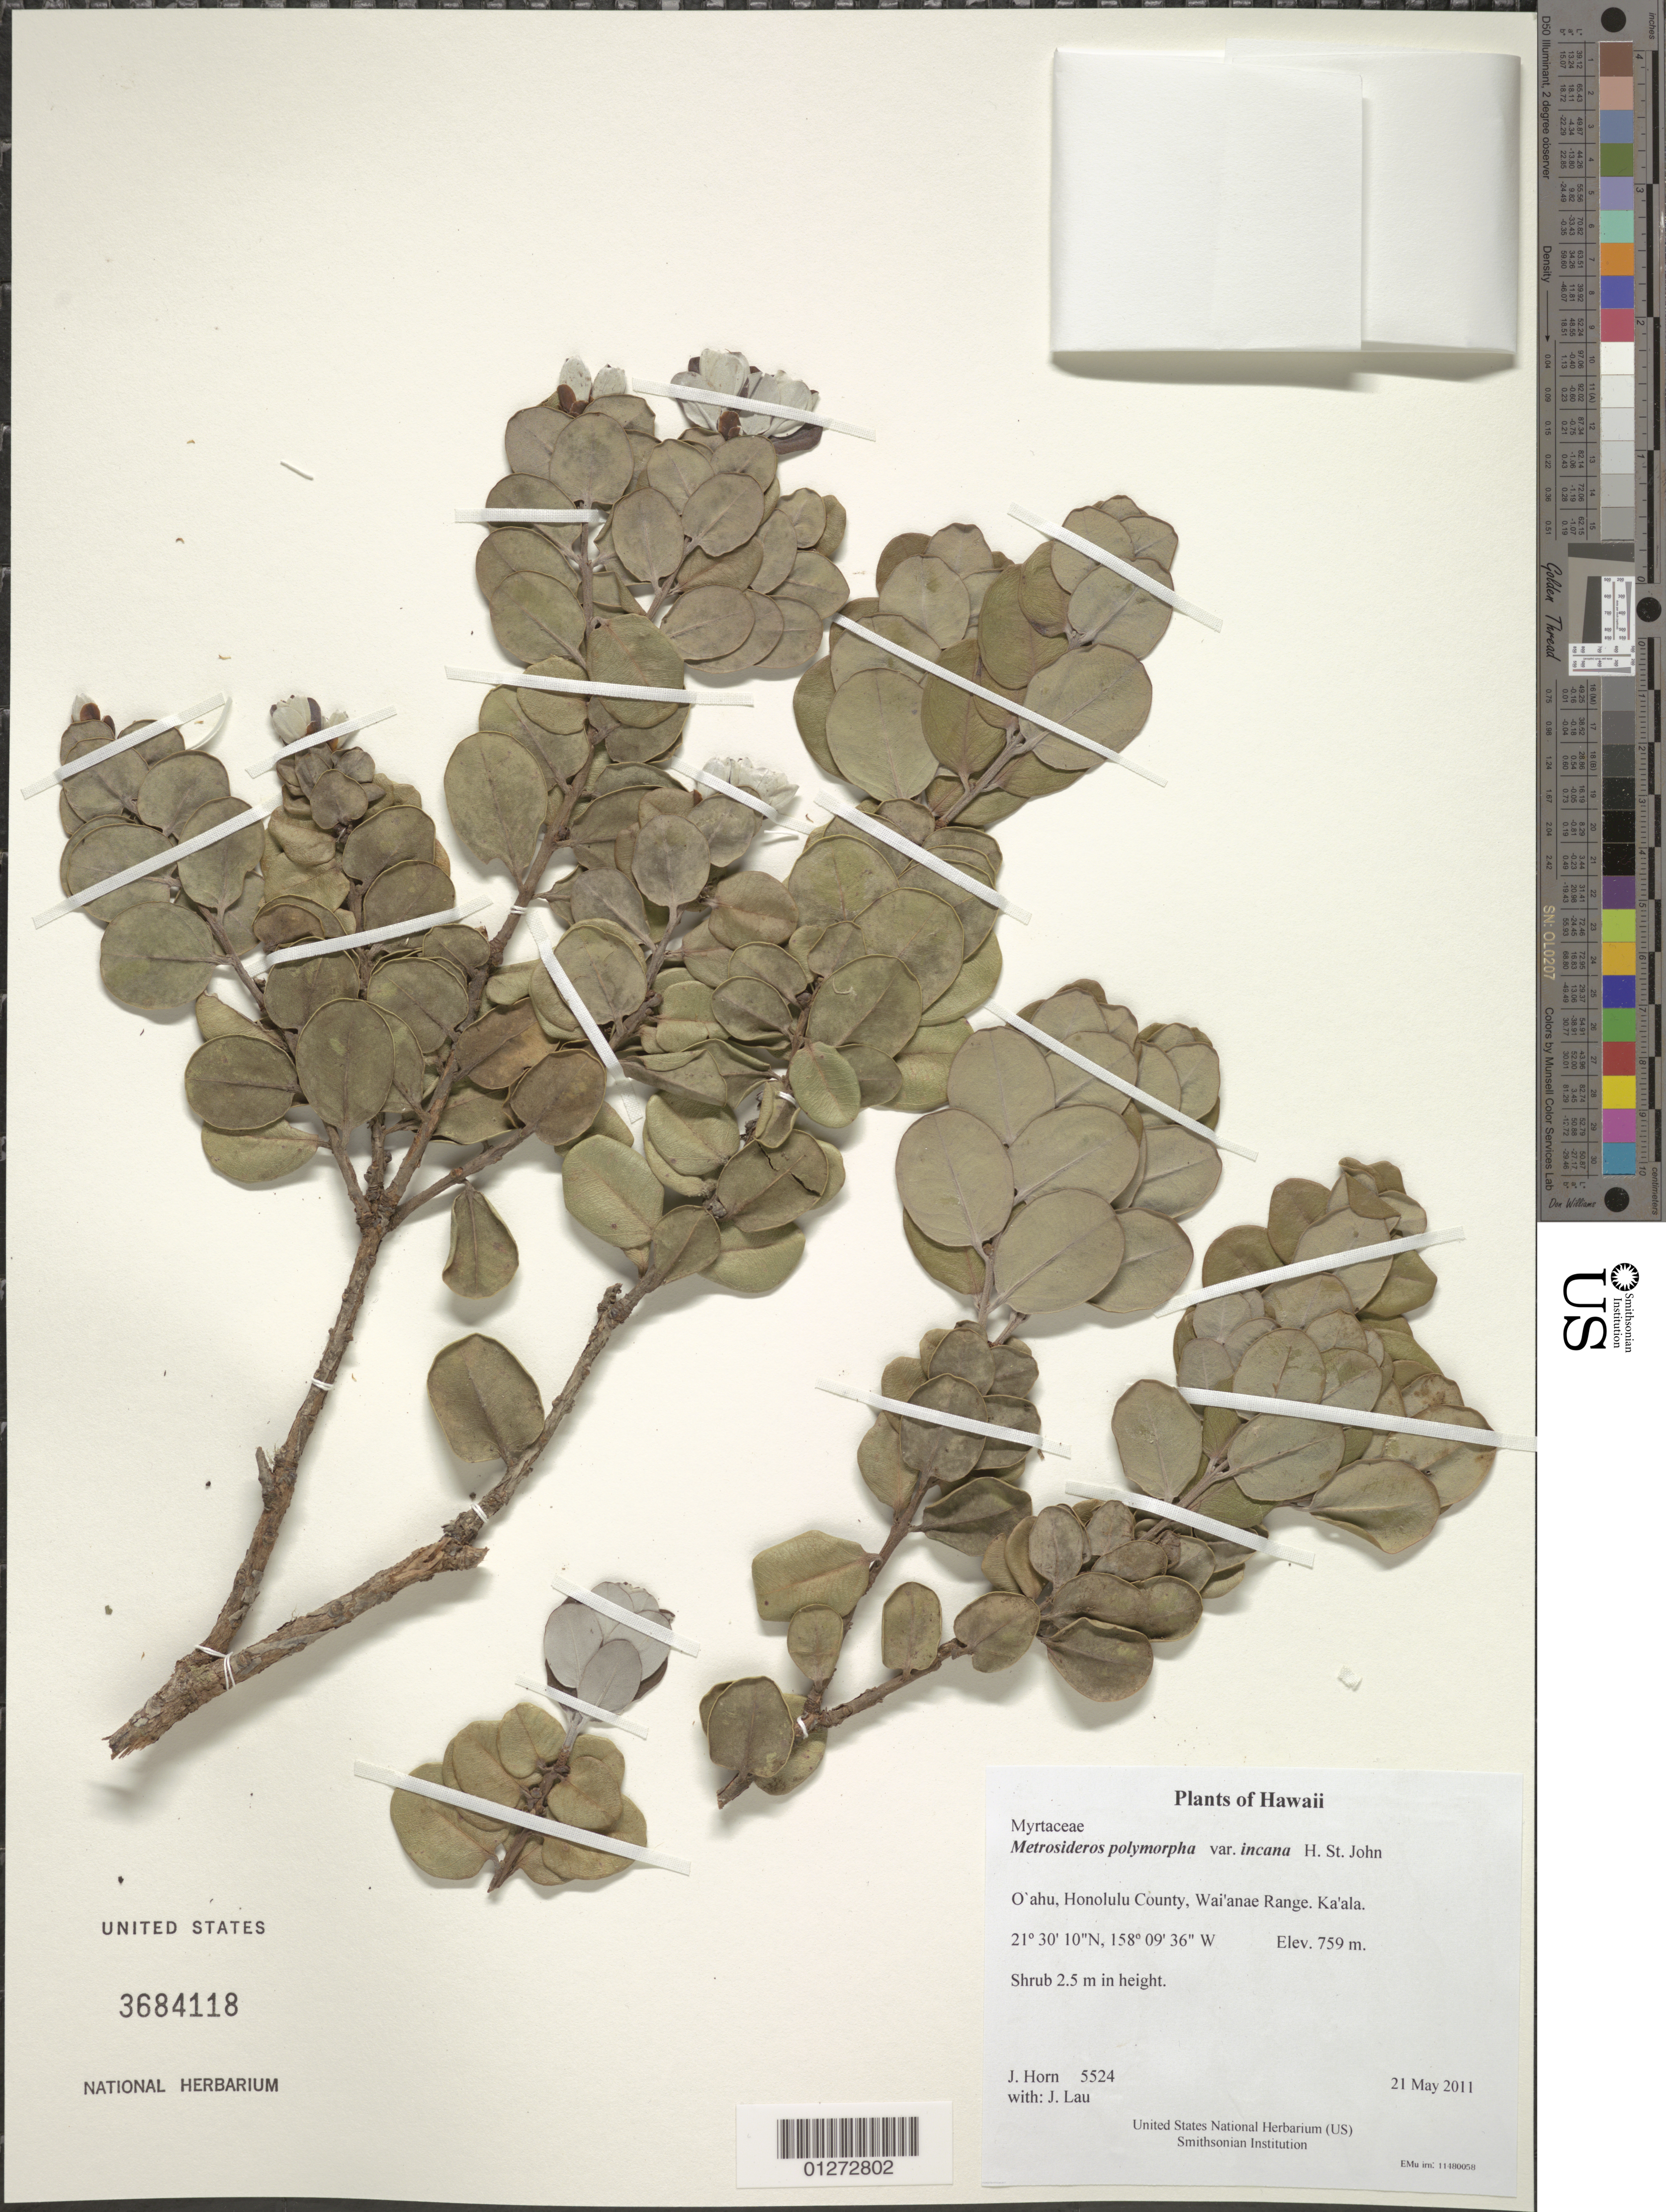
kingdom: Plantae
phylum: Tracheophyta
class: Magnoliopsida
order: Myrtales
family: Myrtaceae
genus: Metrosideros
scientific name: Metrosideros polymorpha var. incana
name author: H. St. John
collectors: J. Horn & J. Lau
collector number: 5524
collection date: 2011-05-21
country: United States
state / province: Hawaii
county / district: Honolulu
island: Oahu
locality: Wai'anae Range. Ka'ala.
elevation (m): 759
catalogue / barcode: US 3684118